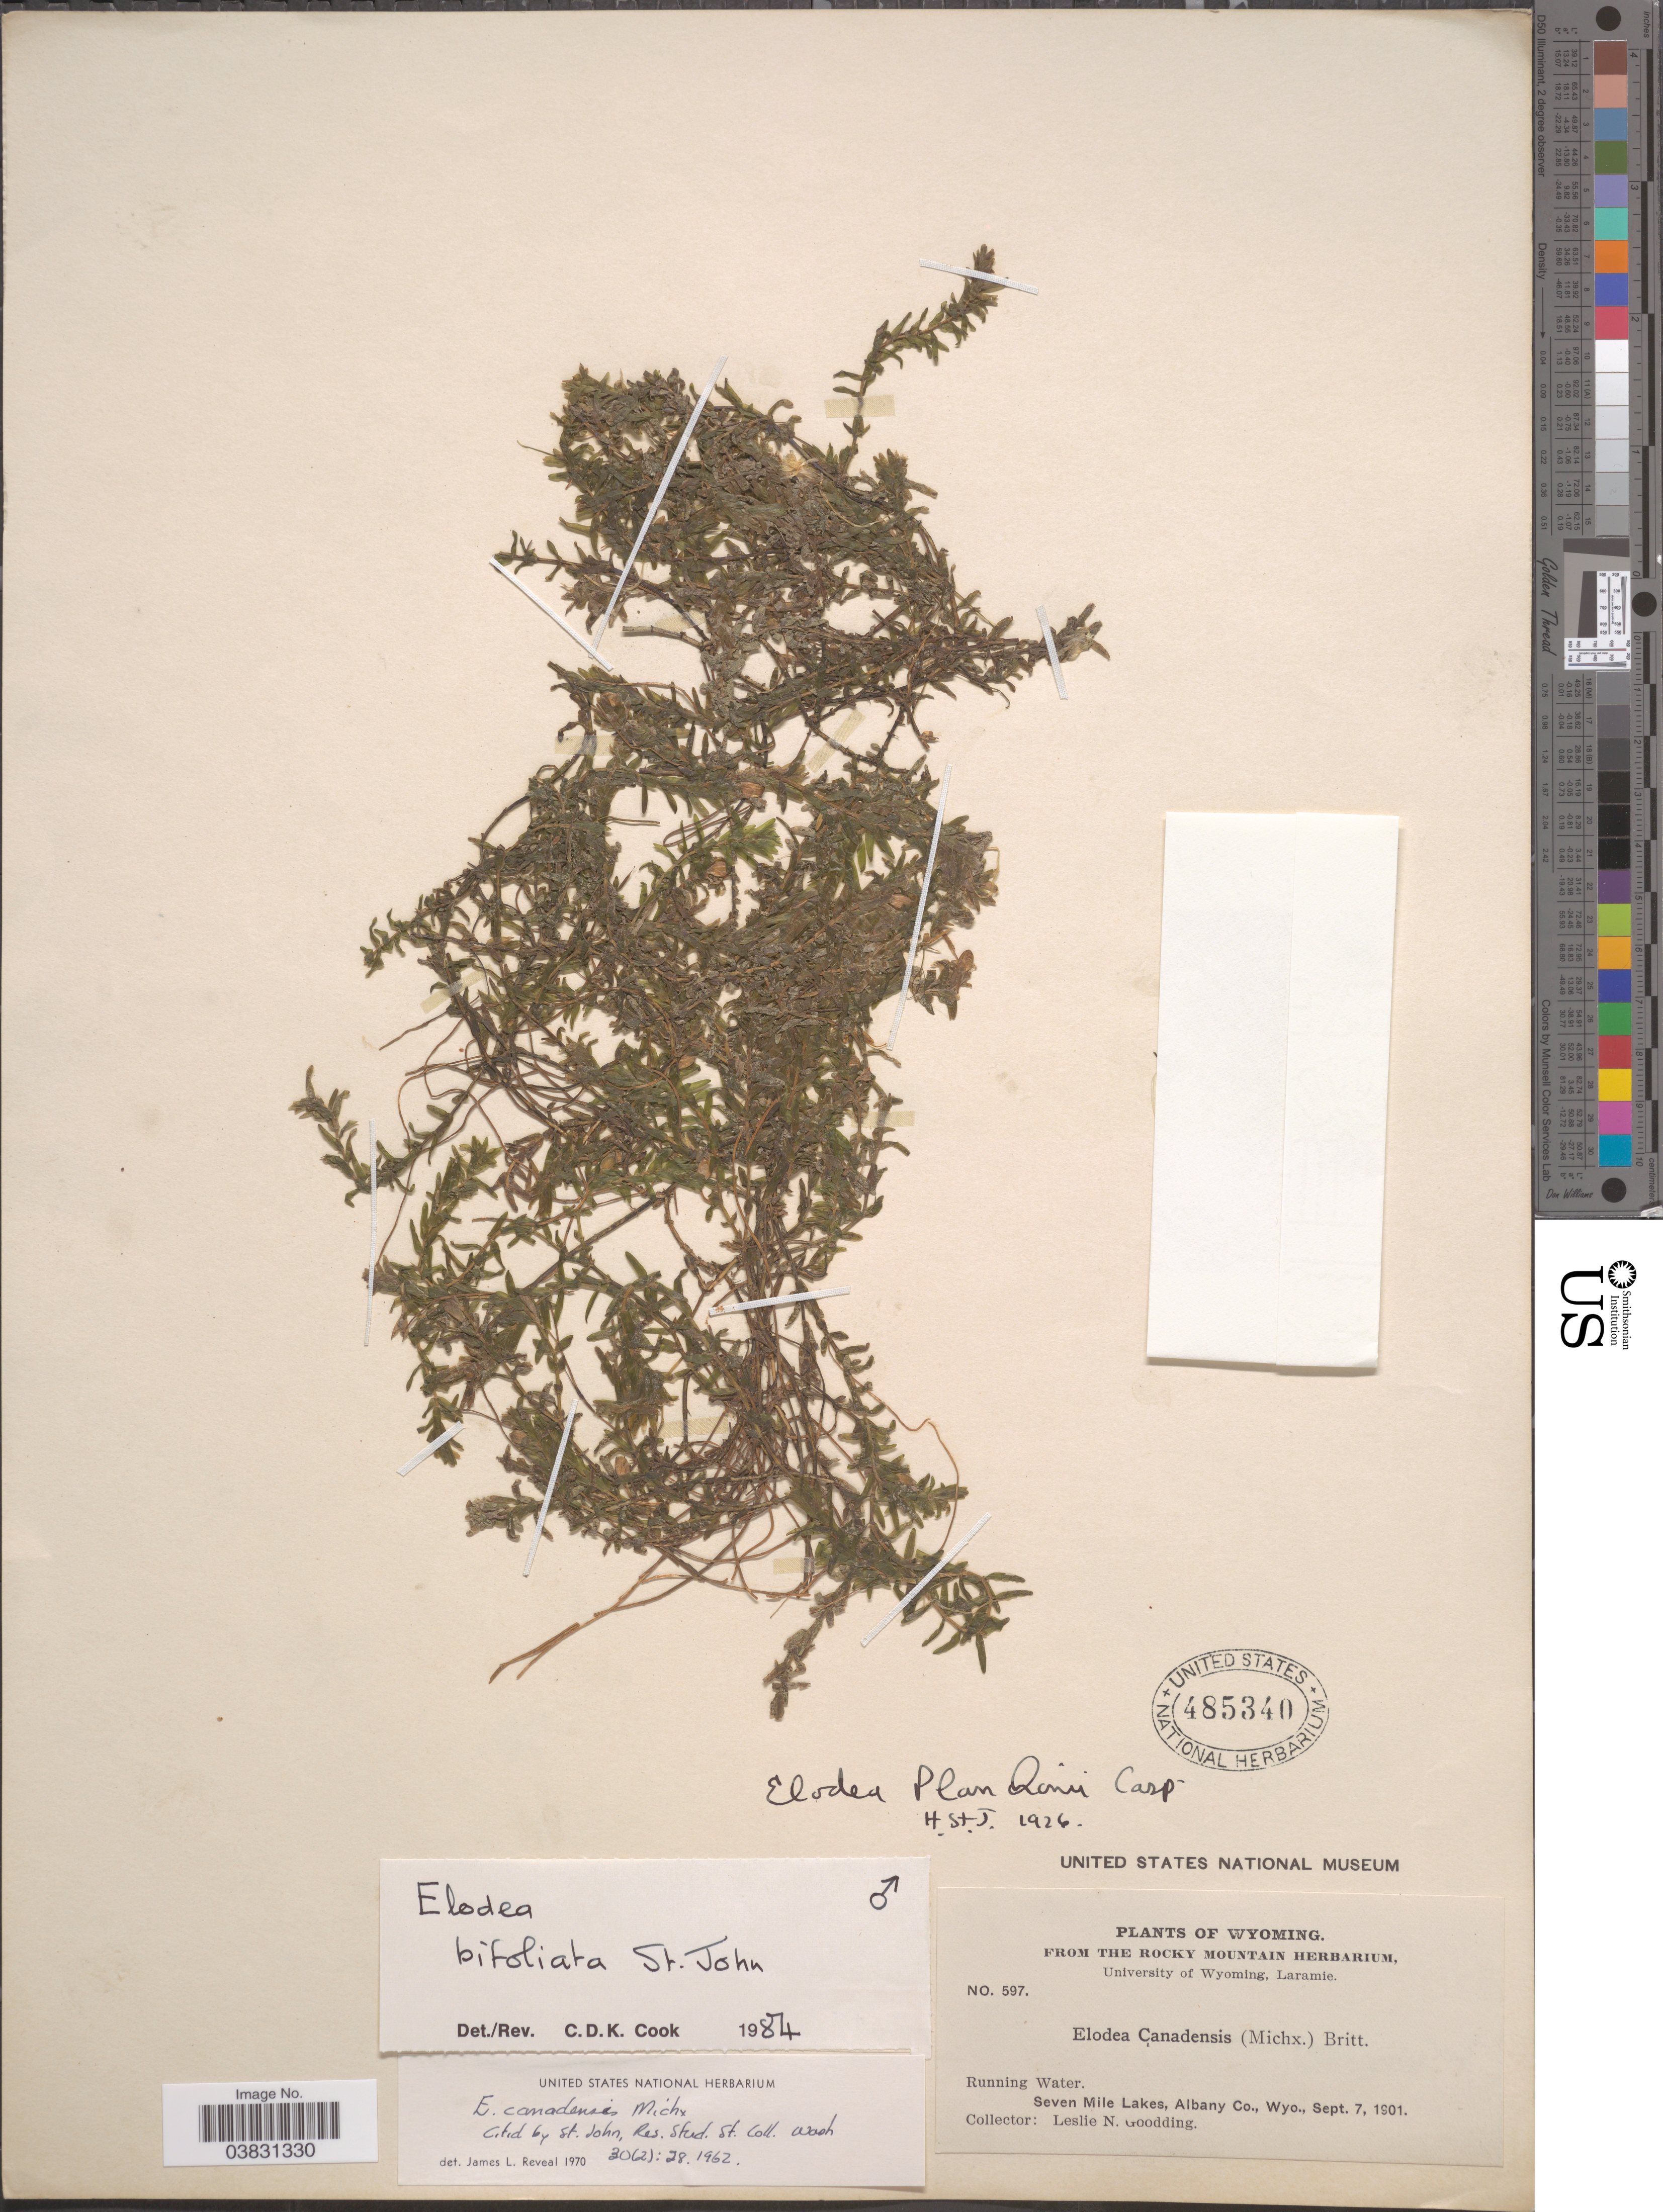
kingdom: Plantae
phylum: Tracheophyta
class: Liliopsida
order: Alismatales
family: Hydrocharitaceae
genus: Elodea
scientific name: Elodea bifoliata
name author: H. St. John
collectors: L. N. Goodding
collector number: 597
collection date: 1901-09-07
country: United States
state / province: Wyoming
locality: Running Water. Seven Mile Lakes, Albany Co.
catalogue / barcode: US 485340